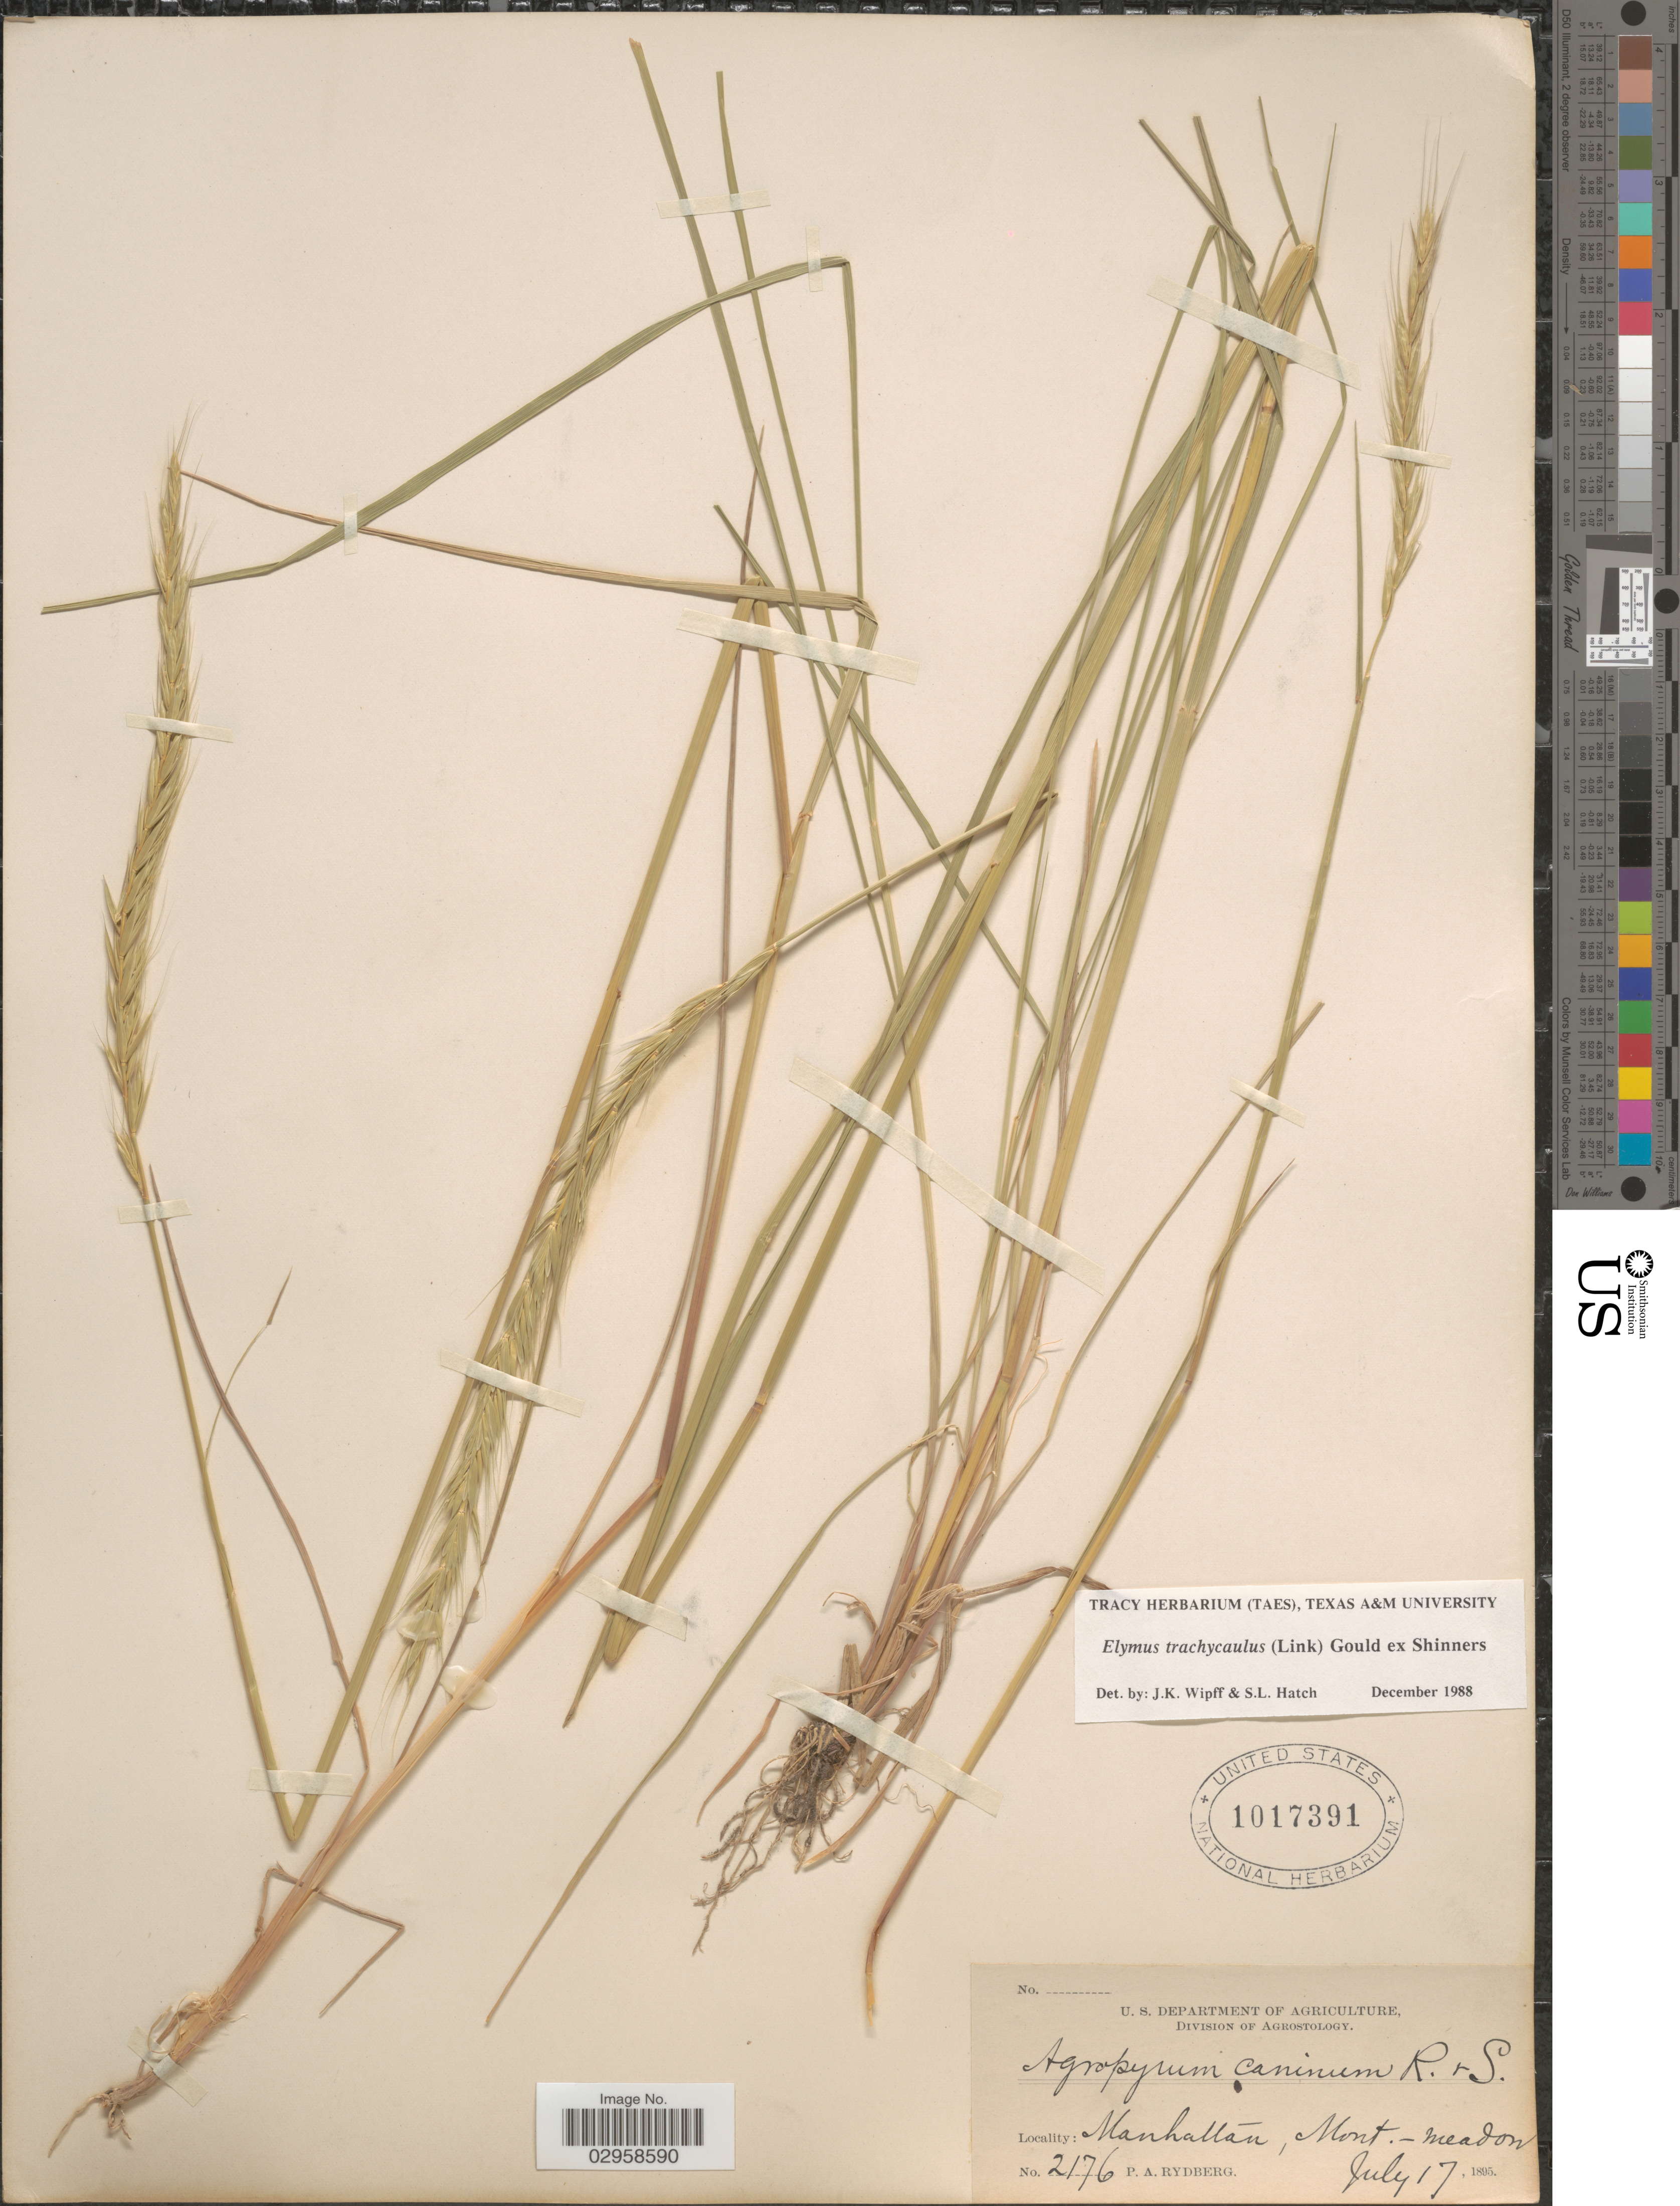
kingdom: Plantae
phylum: Tracheophyta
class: Liliopsida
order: Poales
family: Poaceae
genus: Elymus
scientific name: Elymus trachycaulus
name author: (Link) Gould ex Shinners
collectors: P. A. Rydberg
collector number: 2176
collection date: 1895-07-17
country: United States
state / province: Montana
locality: Manhattan.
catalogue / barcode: US 1017391